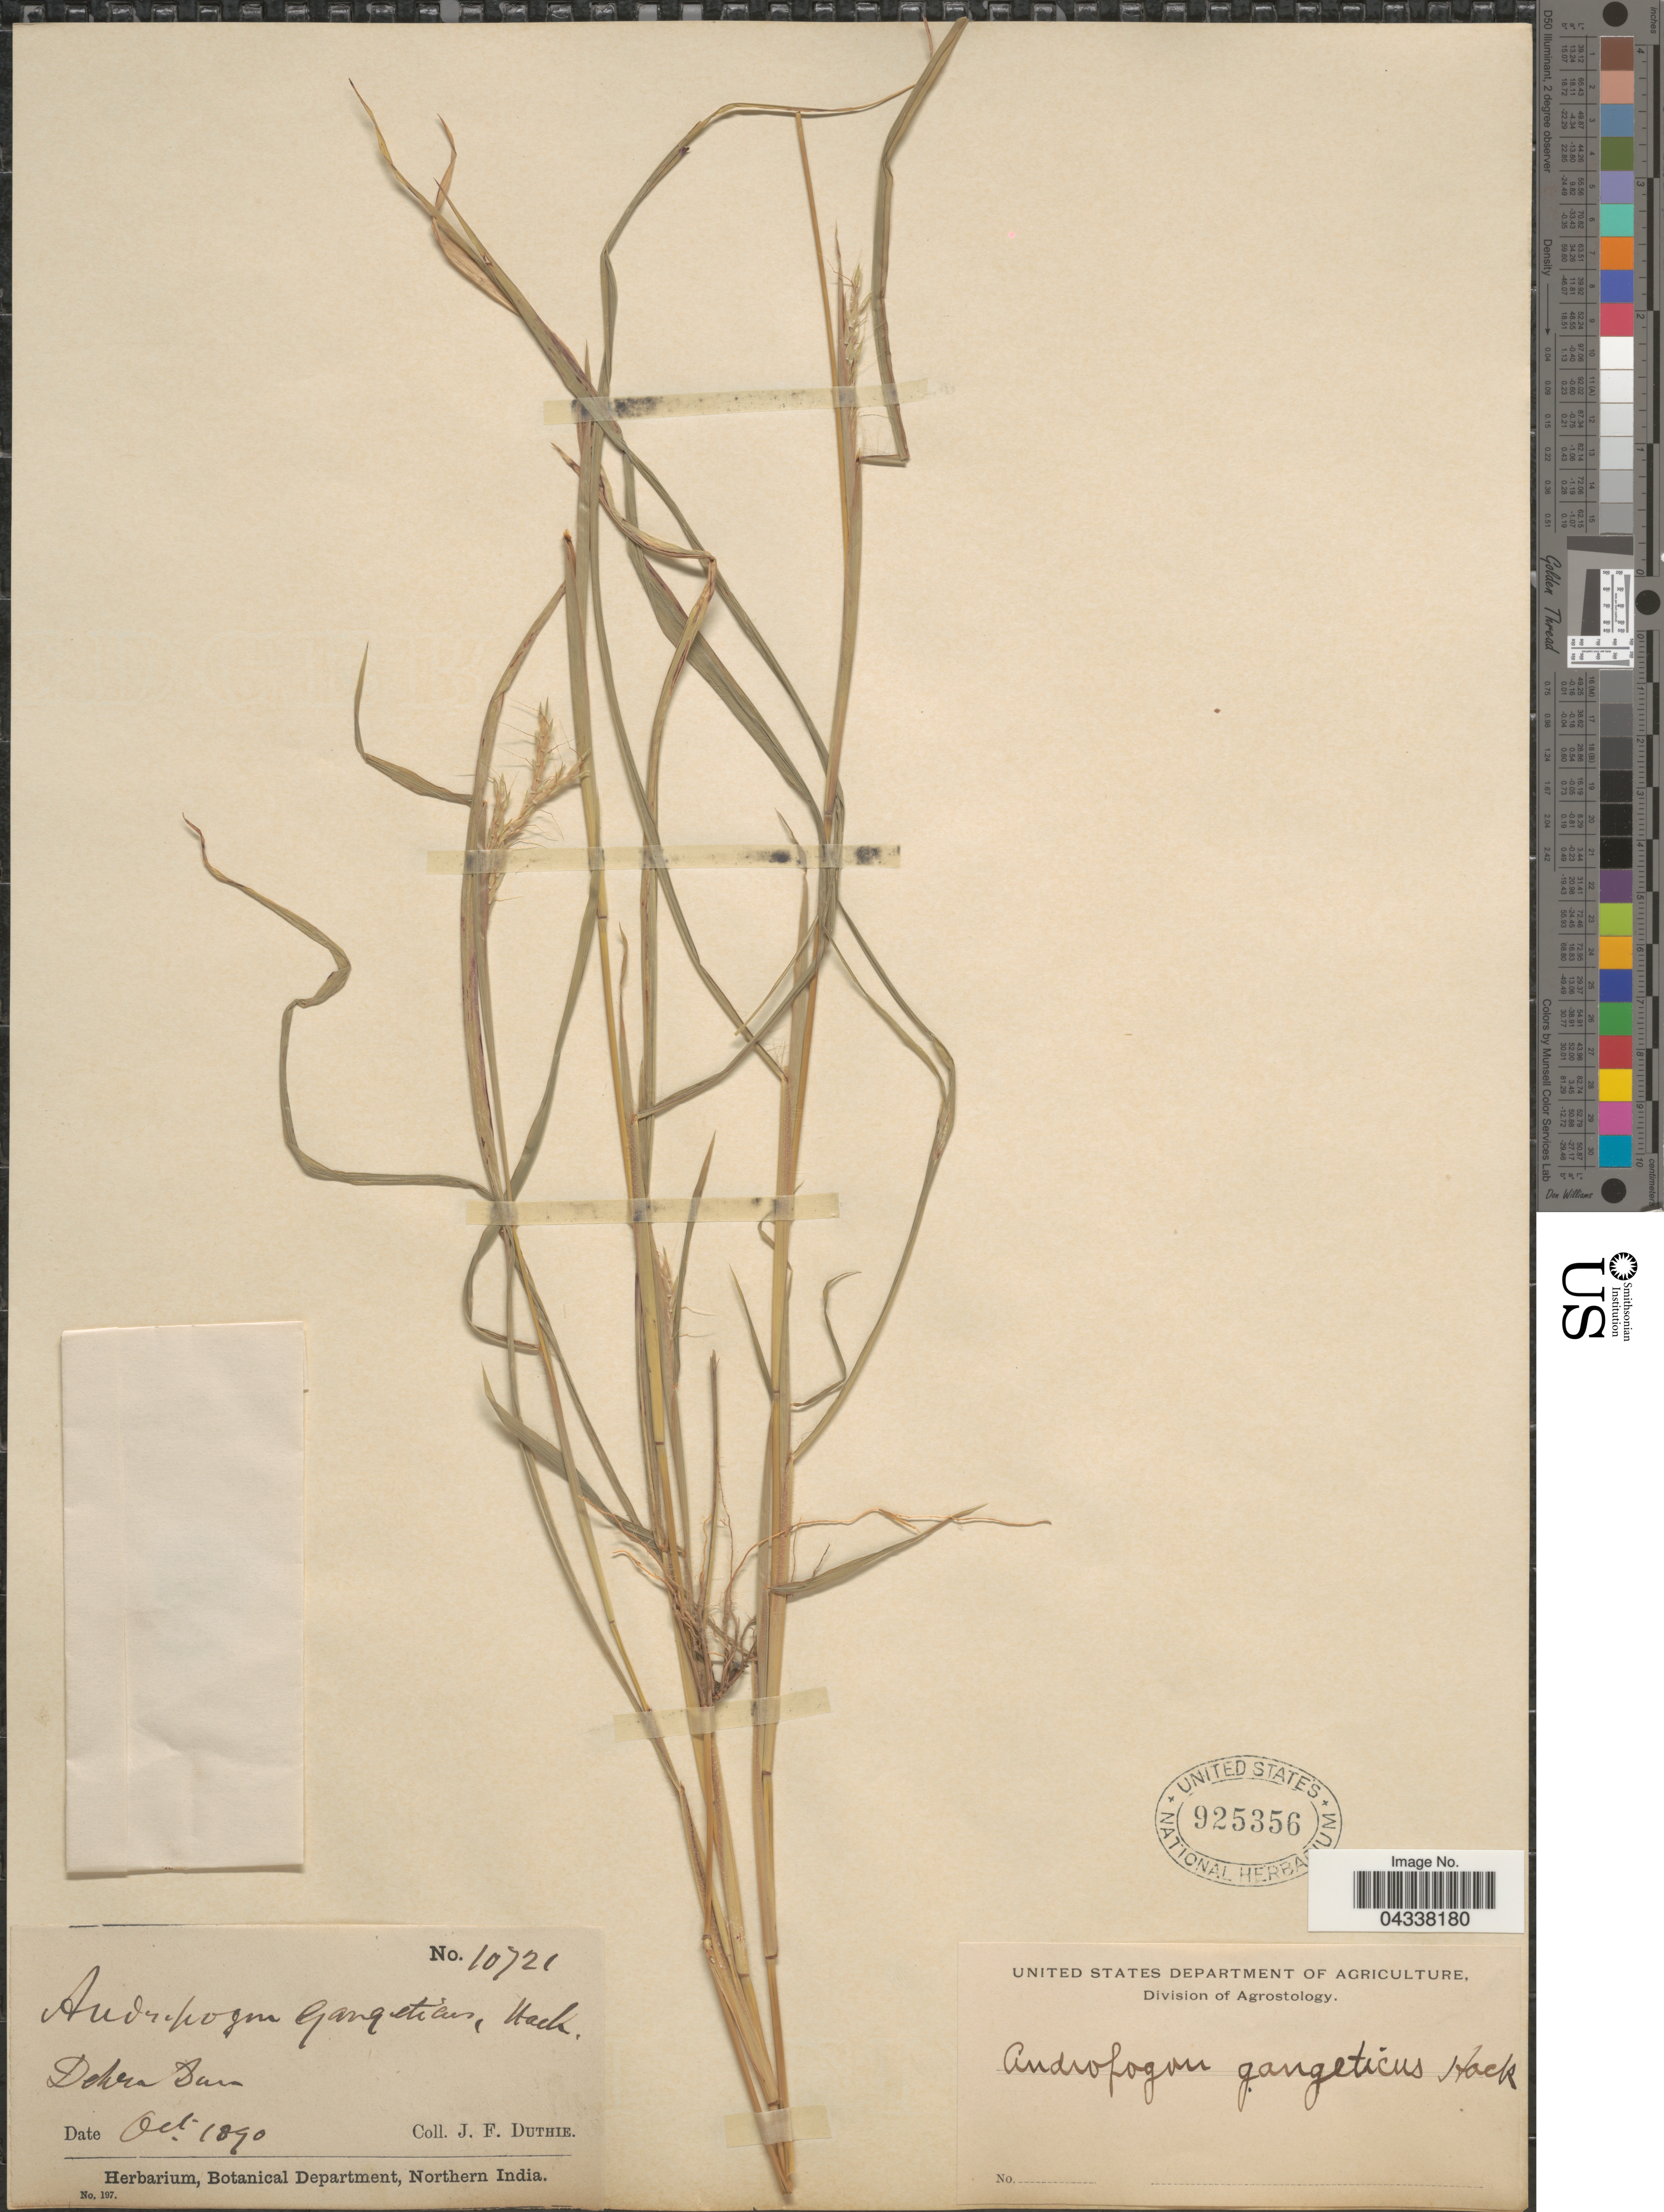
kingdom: Plantae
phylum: Tracheophyta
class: Liliopsida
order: Poales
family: Poaceae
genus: Pseudosorghum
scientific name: Pseudosorghum fasciculare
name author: (Roxb.) A. Camus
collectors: J. F. Duthie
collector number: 10721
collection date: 1890-10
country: India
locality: Dehra Dun.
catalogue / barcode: US 925356